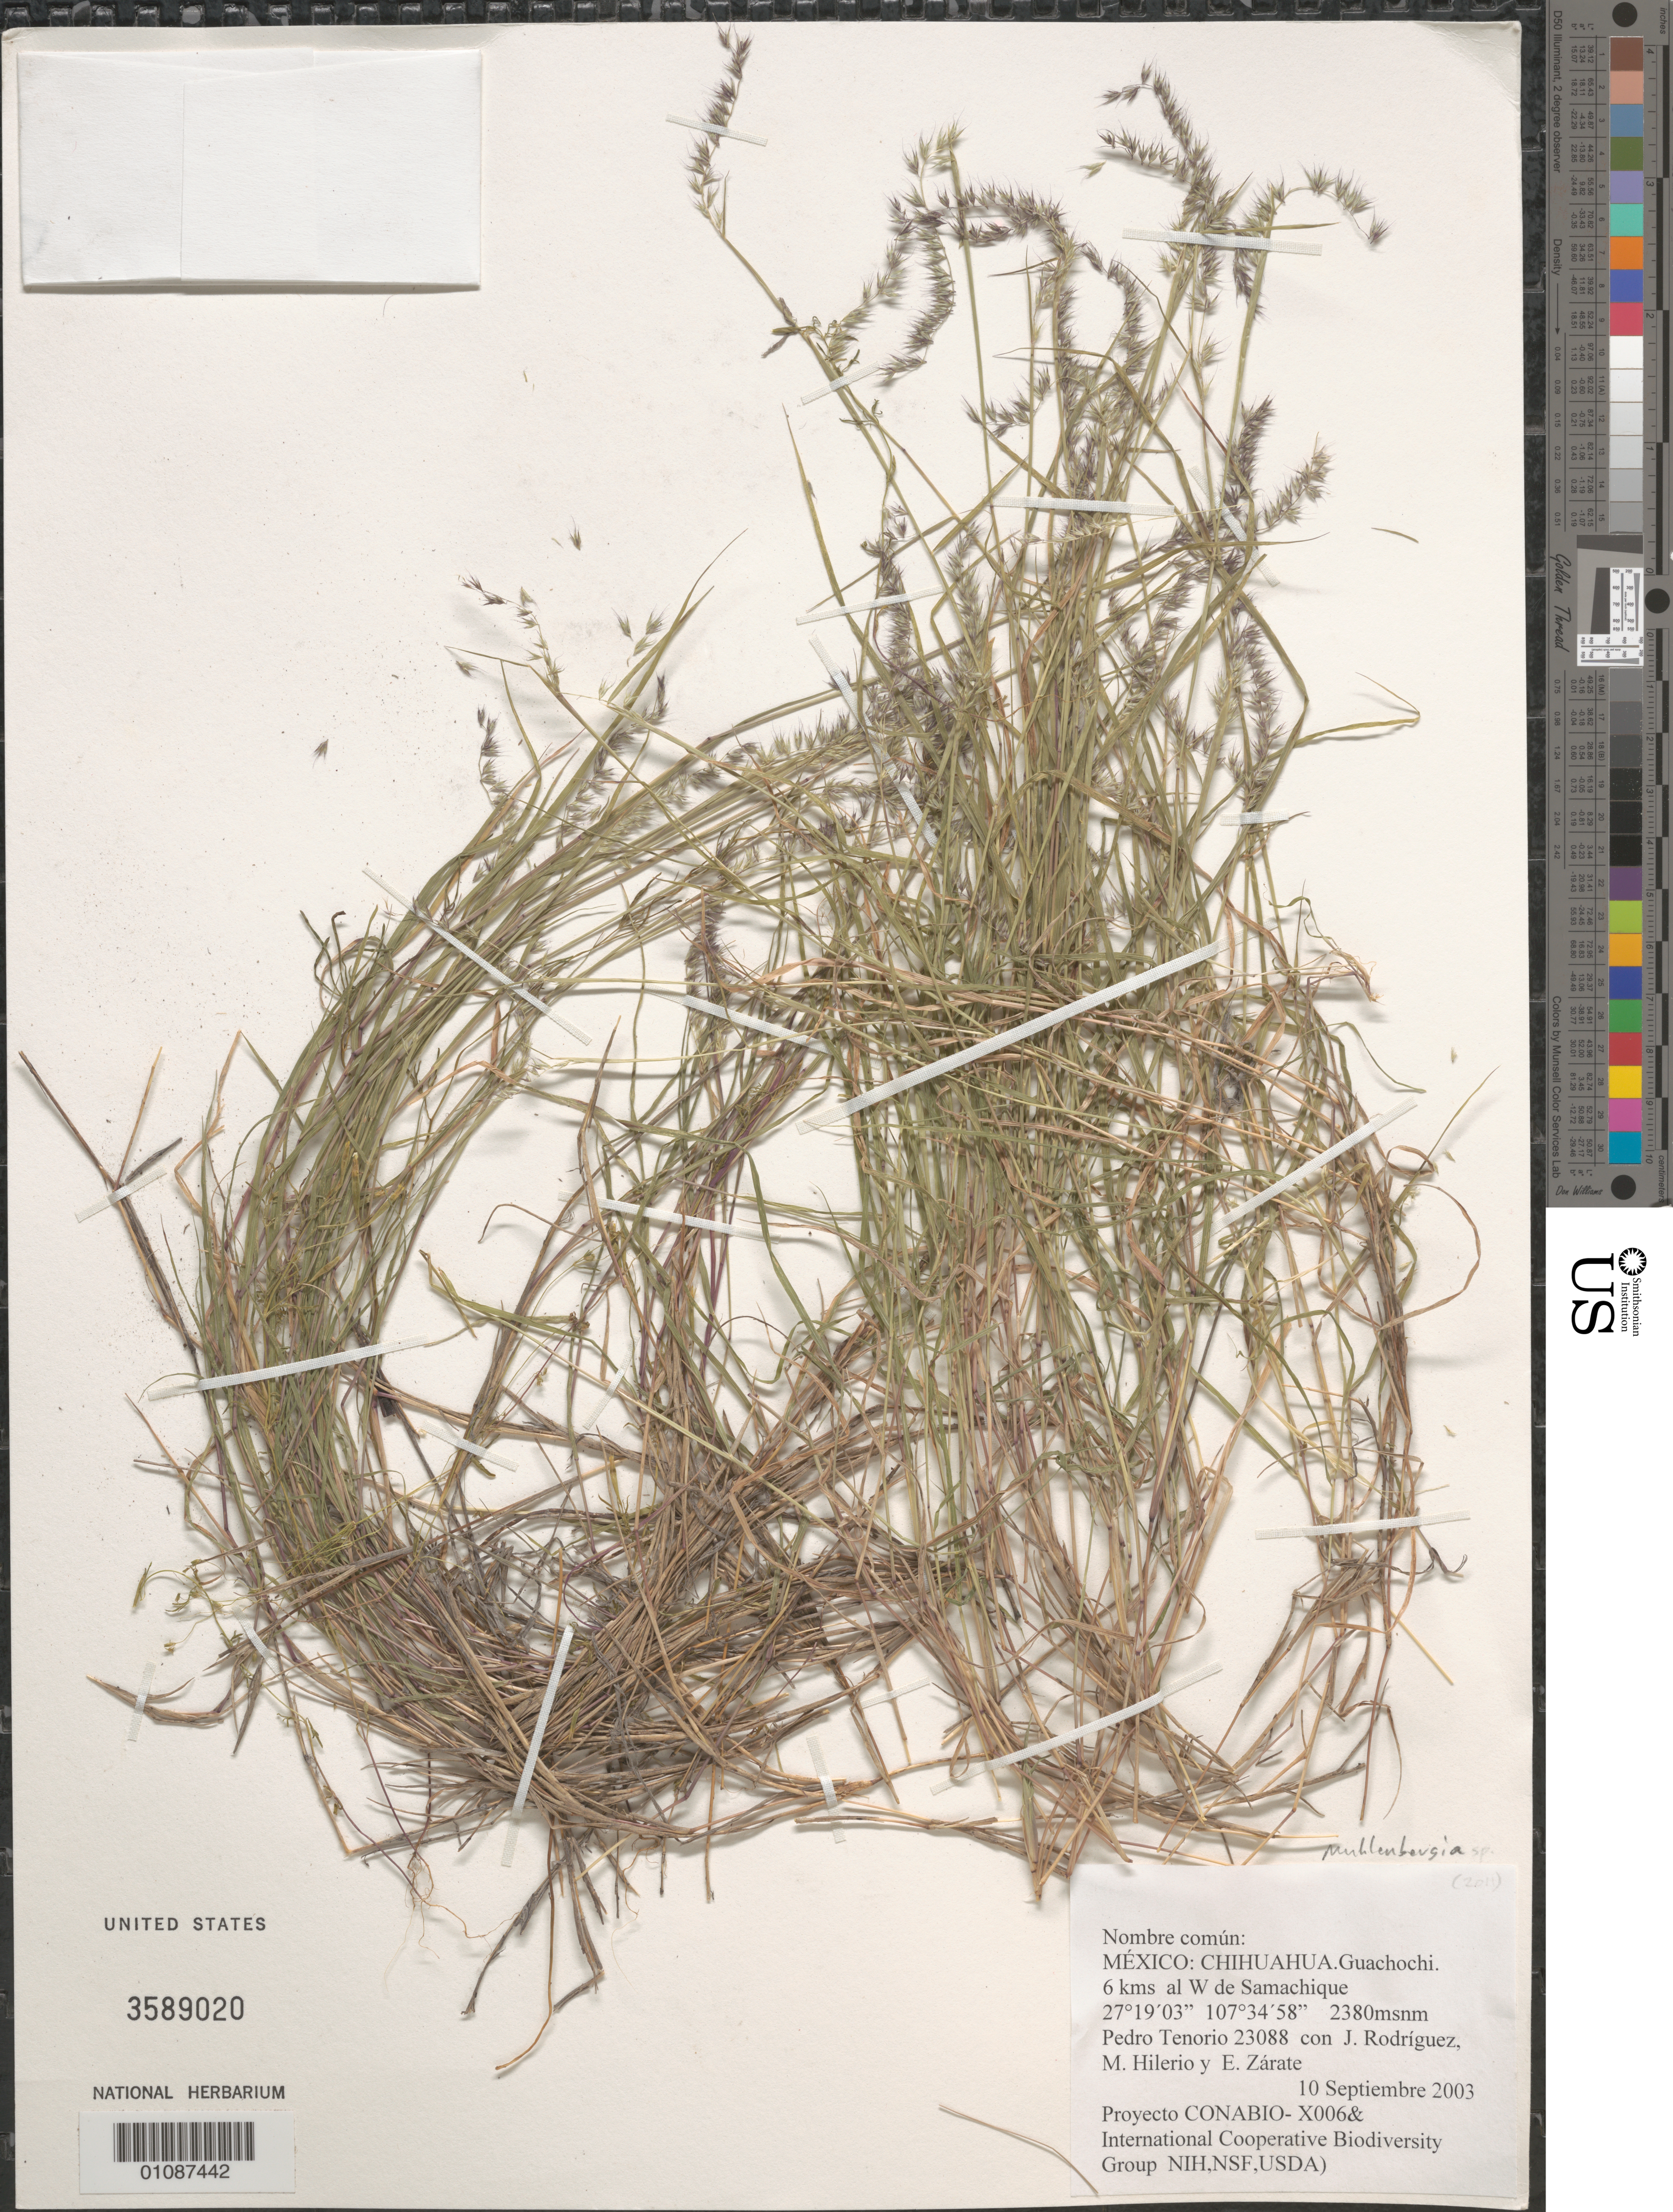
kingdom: Plantae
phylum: Tracheophyta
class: Liliopsida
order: Poales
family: Poaceae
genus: Muhlenbergia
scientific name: Muhlenbergia sp.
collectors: P. Tenorio L., J. Rodríguez, M. Hilerio & E. Zárate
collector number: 23088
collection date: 2003-09-10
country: Mexico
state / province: Chihuahua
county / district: Guachochi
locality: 6 kms al W de Samachique.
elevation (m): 2380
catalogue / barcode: US 3589020